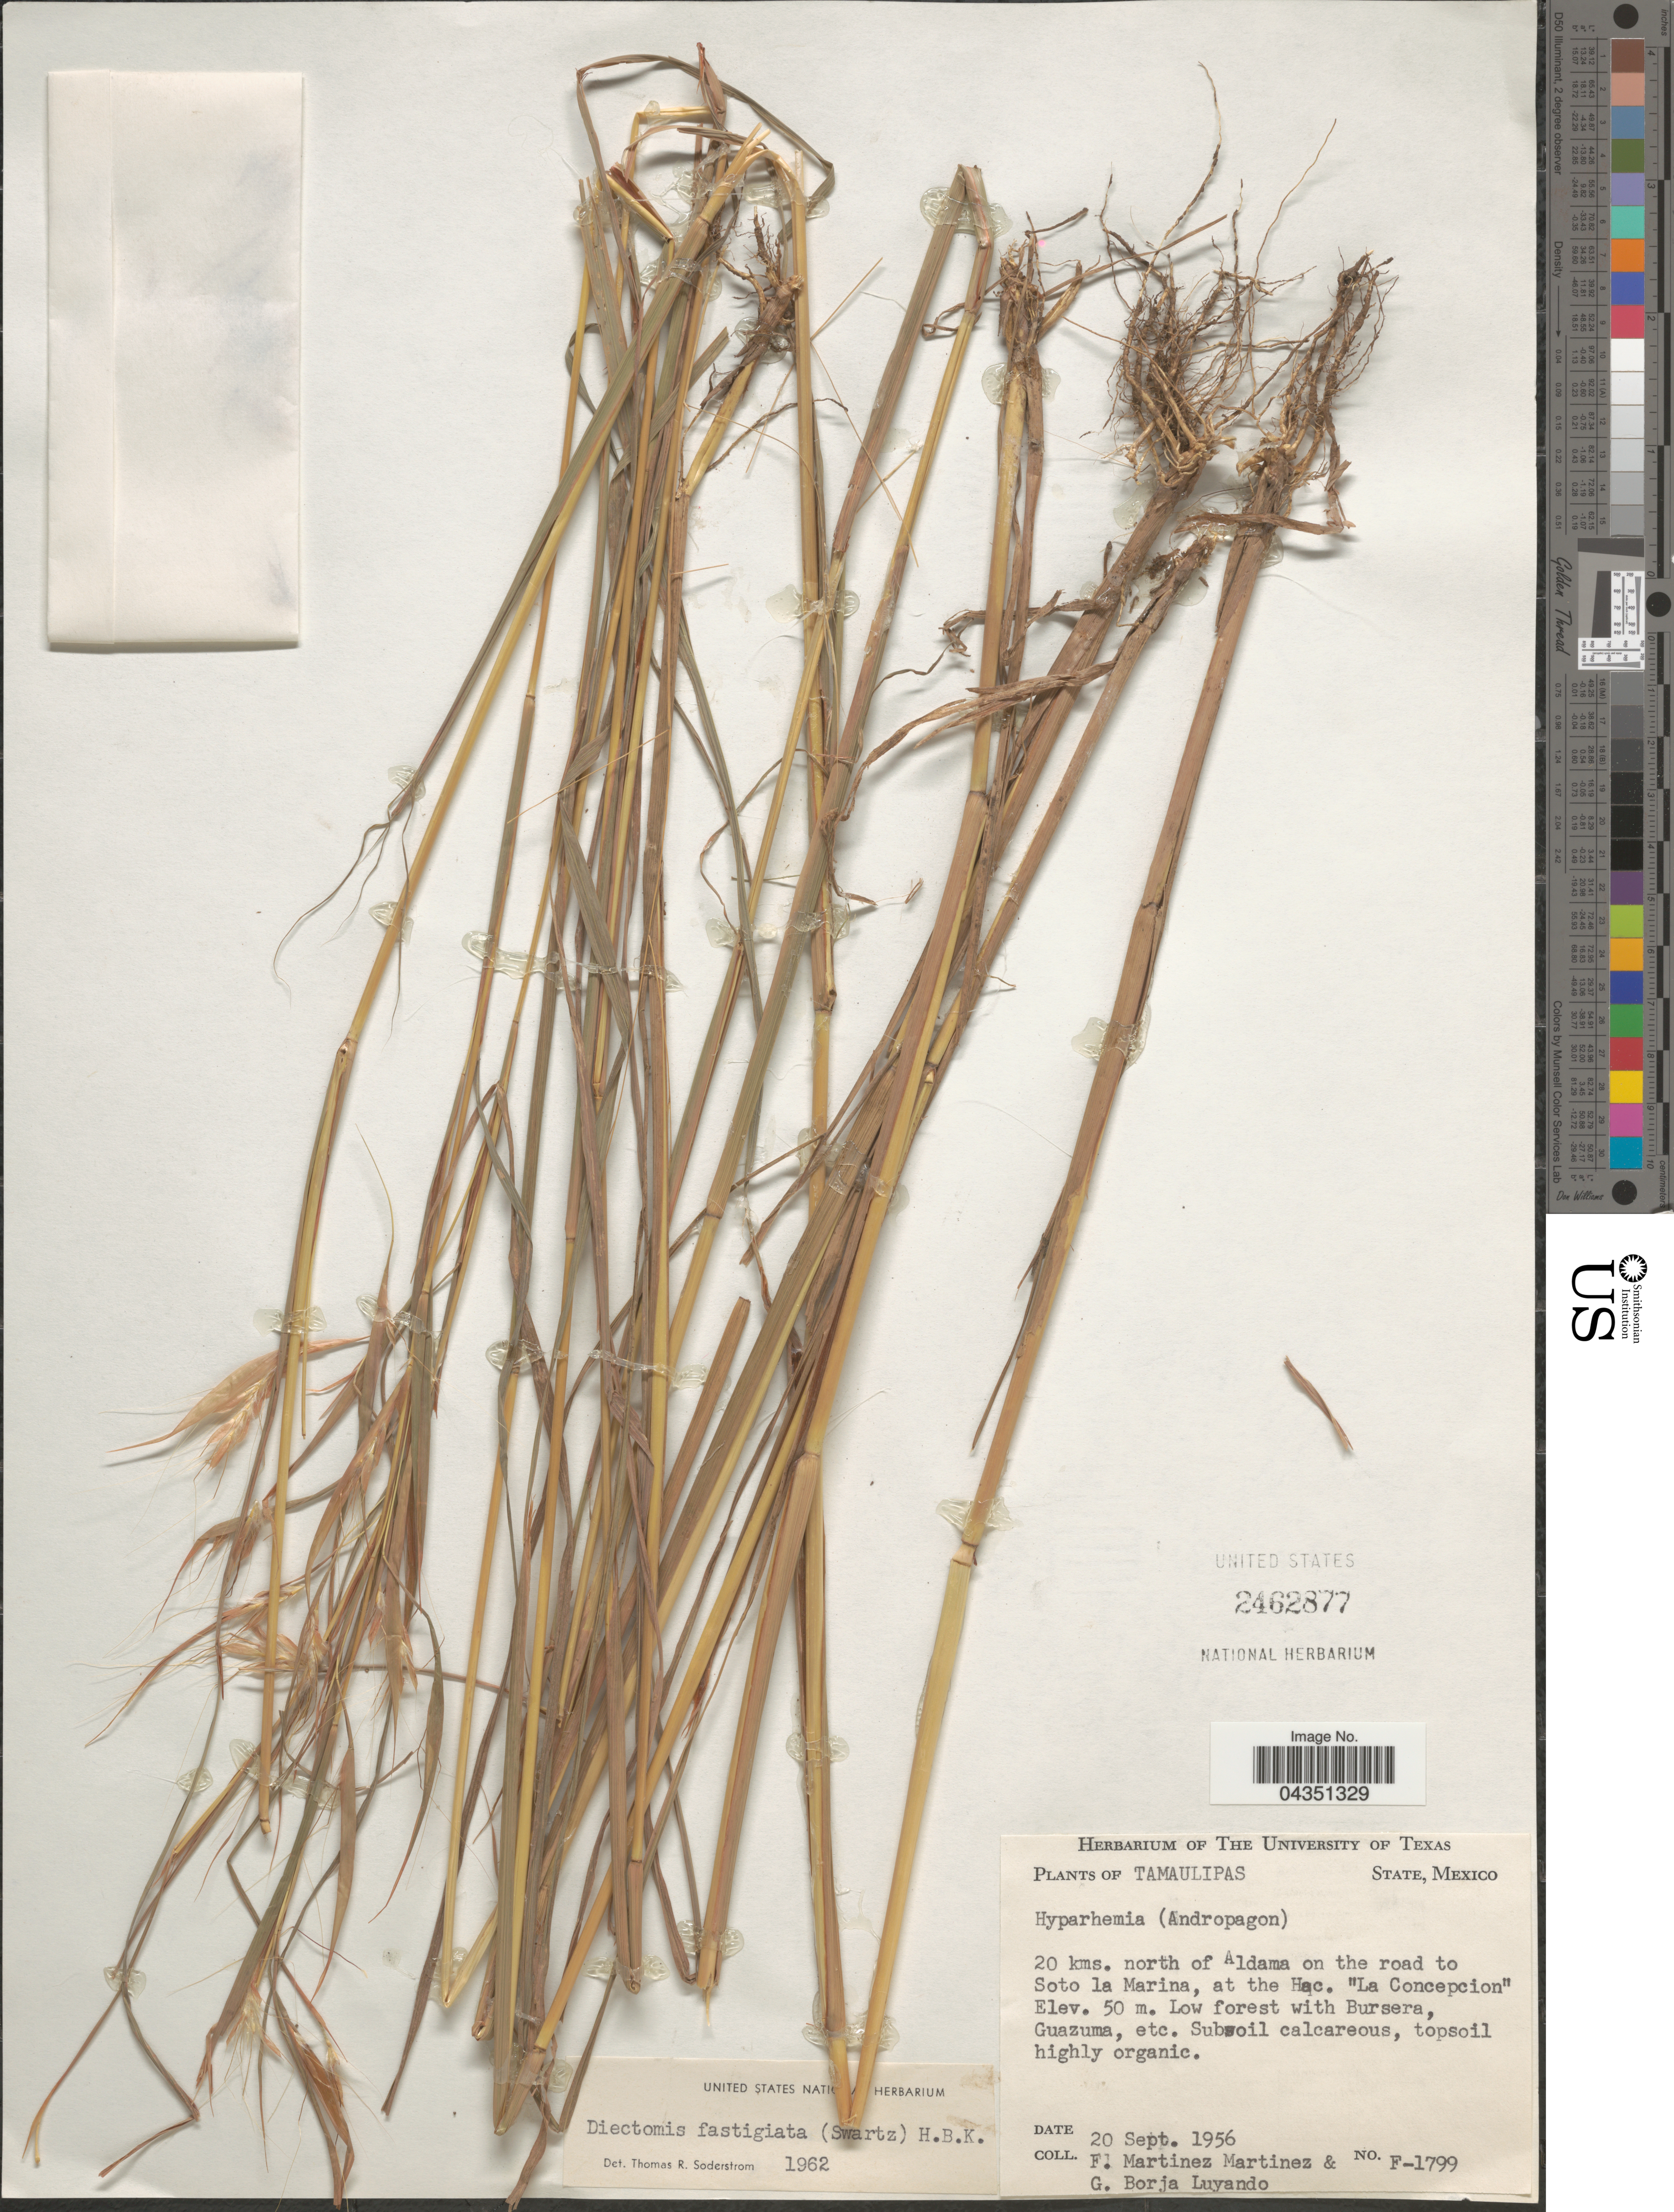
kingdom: Plantae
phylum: Tracheophyta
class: Liliopsida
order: Poales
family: Poaceae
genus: Diectomis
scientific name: Diectomis fastigiata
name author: (Sw.) P. Beauv.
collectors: F. M. Martinez & G. Borja-Luyando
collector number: F-1799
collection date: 1956-09-20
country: Mexico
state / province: Tamaulipas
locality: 20 kms. north of Aldama on the road to Soto la Marina, at the Hac. "La Concepcion".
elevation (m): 50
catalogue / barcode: US 2462877